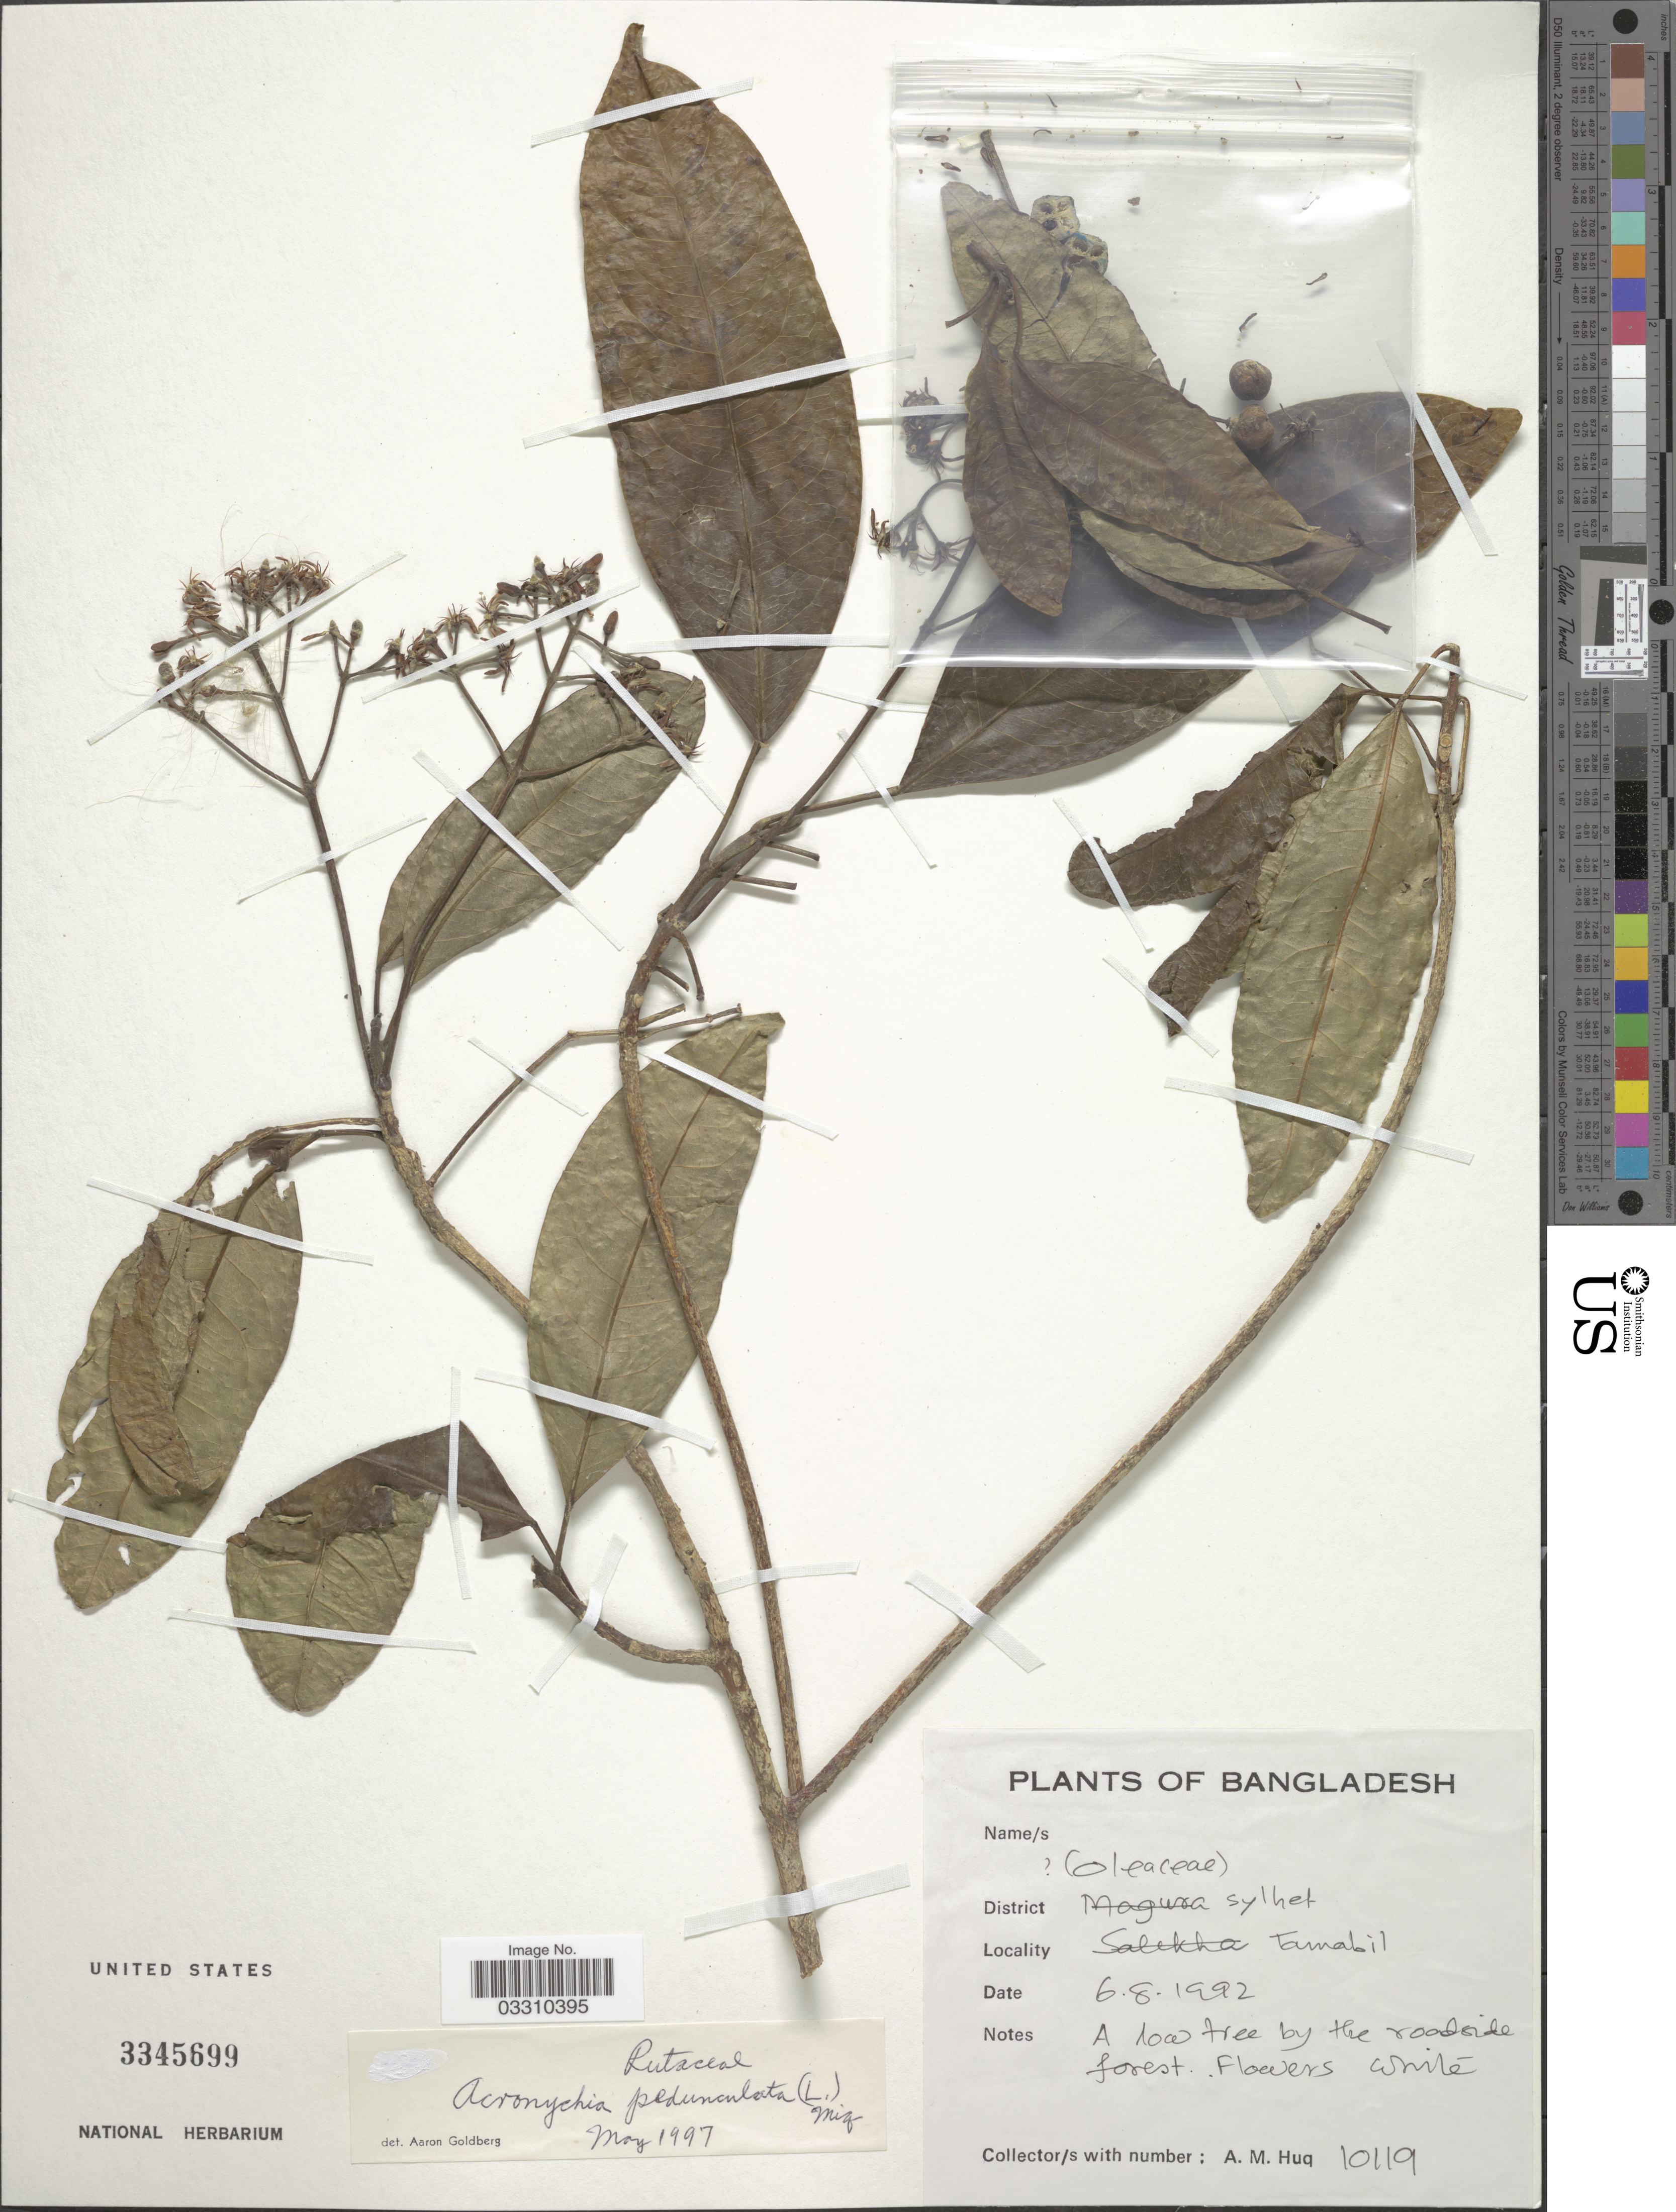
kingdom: Plantae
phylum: Tracheophyta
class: Magnoliopsida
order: Sapindales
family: Rutaceae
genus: Acronychia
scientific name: Acronychia pedunculata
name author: (L.) Miq.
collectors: A. M. Huq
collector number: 10119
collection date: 1992-08-06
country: Bangladesh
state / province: Sylhet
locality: District Sylhet, Tamabil.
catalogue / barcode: US 3345699